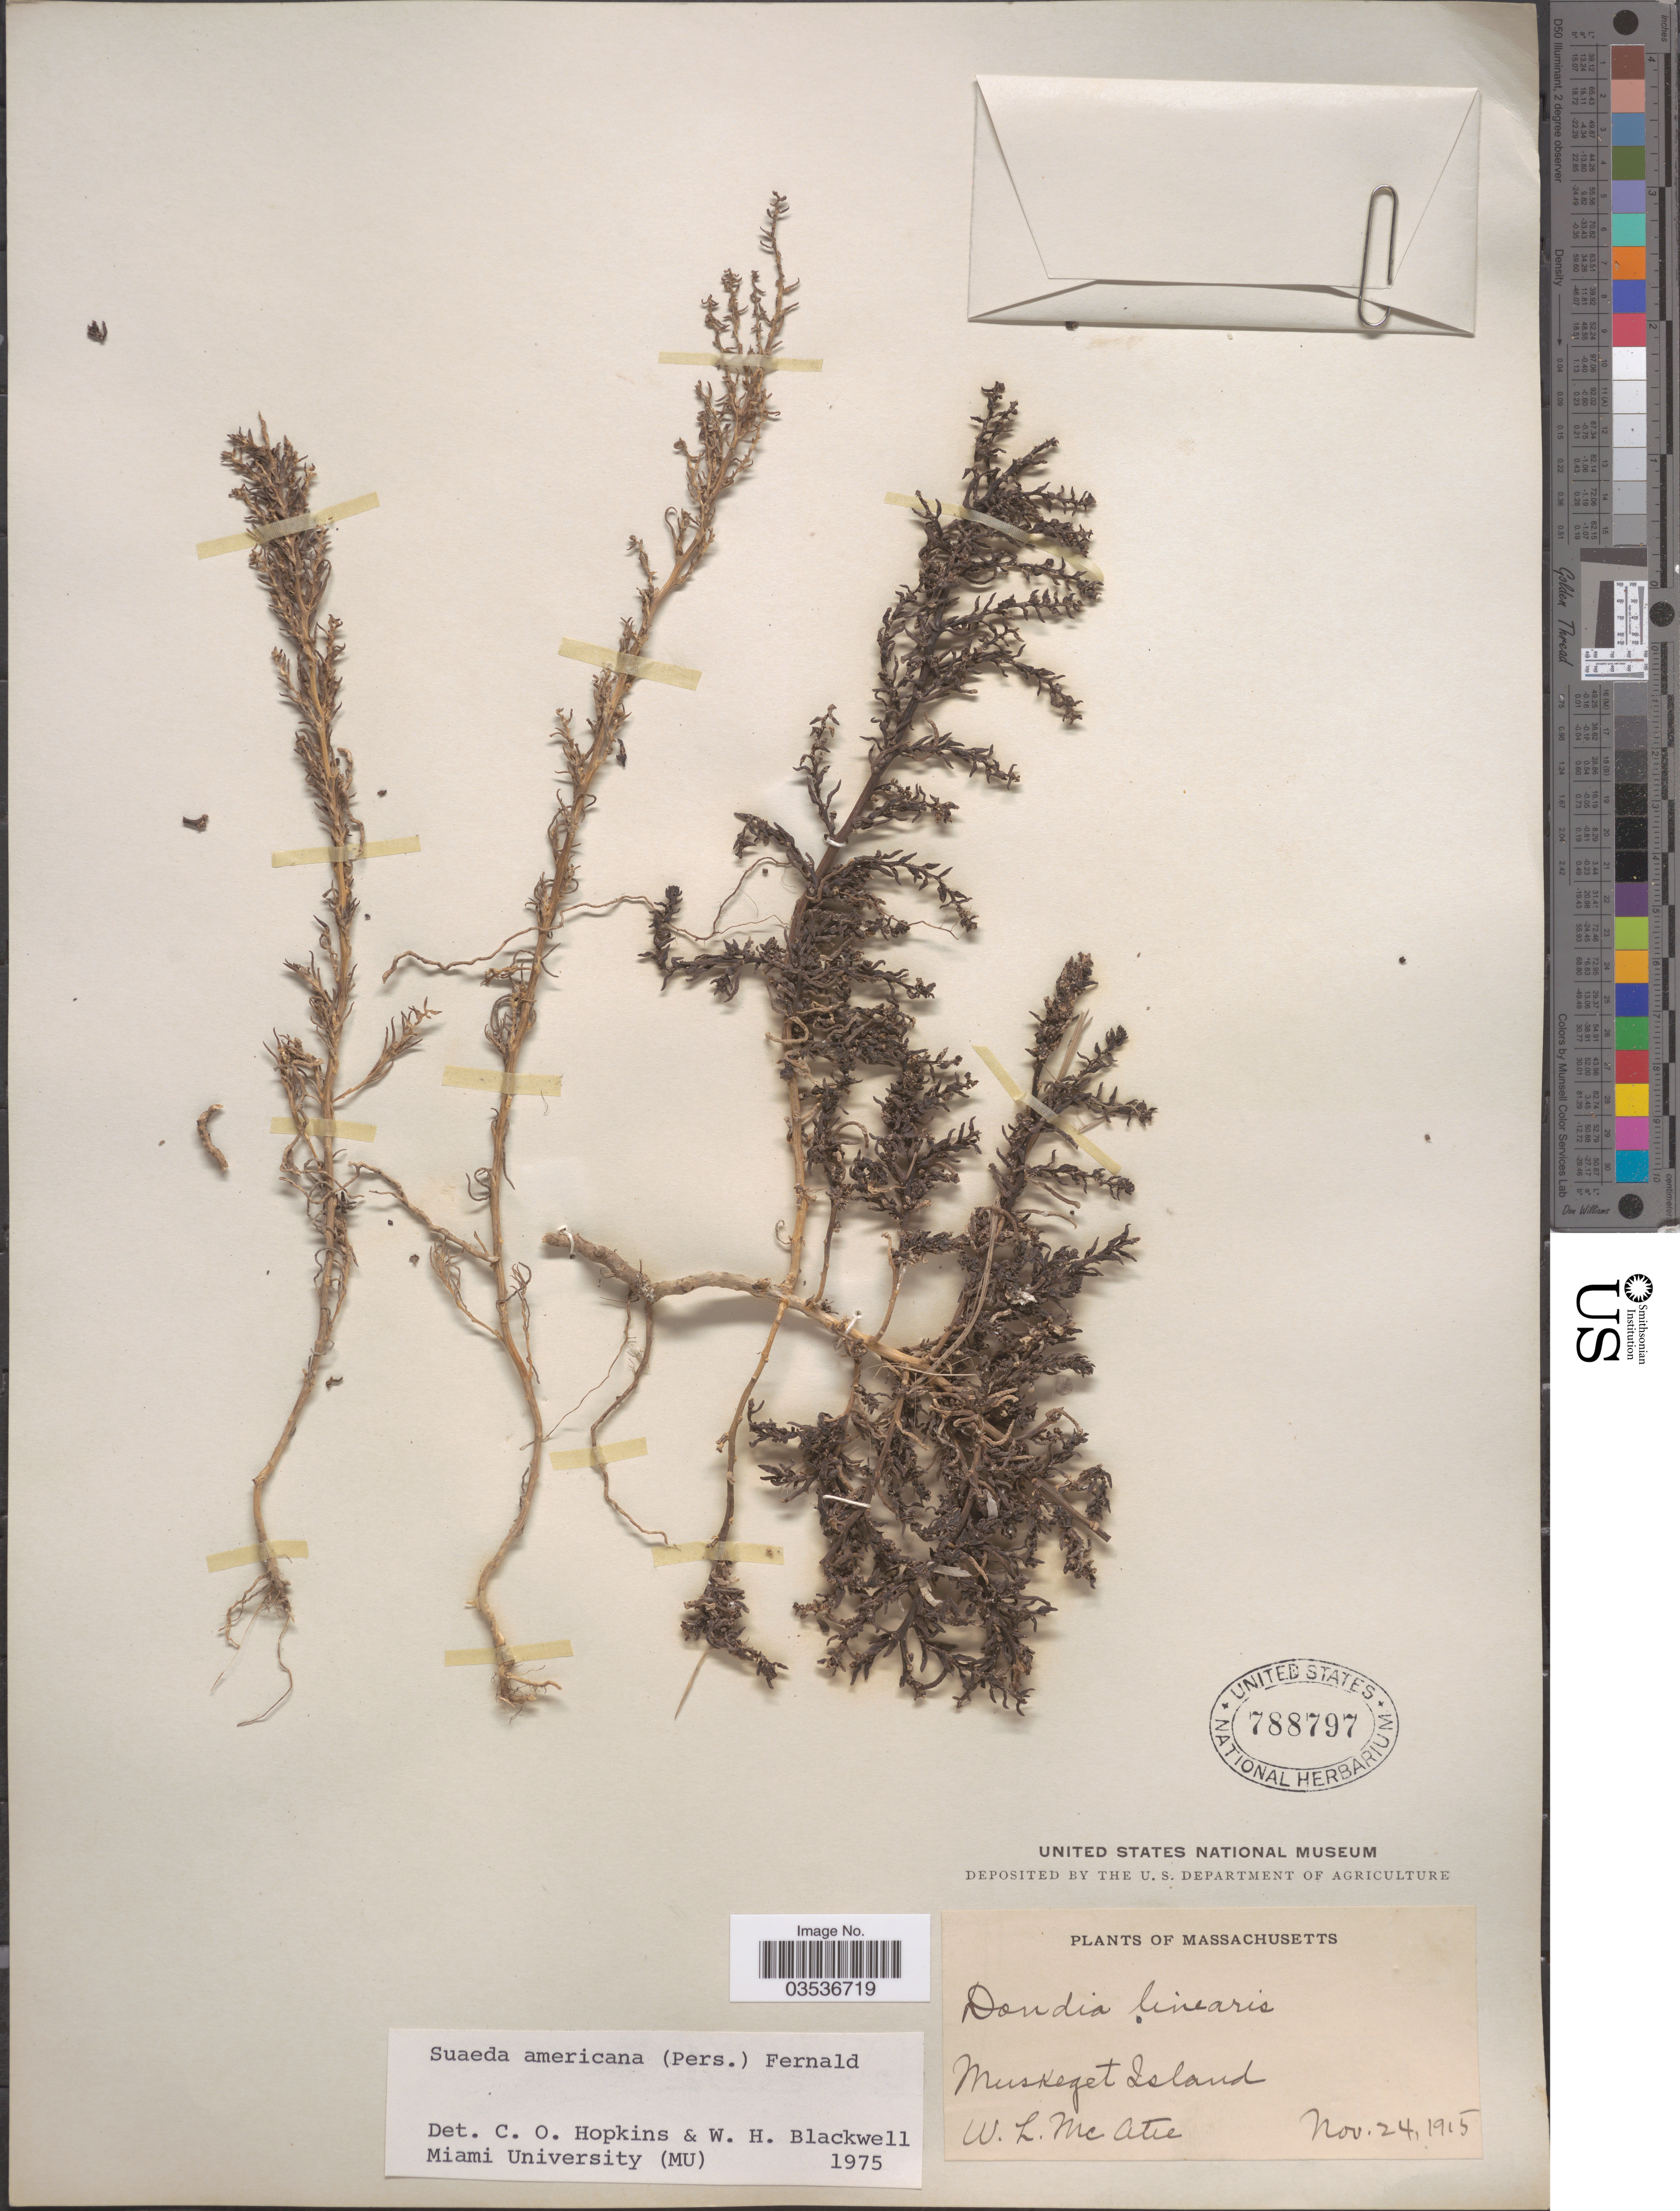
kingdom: Plantae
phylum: Tracheophyta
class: Magnoliopsida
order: Caryophyllales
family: Amaranthaceae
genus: Suaeda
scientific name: Suaeda americana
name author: (Pers.) Fernald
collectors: W. McAtee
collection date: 1915-11-24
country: United States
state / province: Massachusetts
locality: Muskeget Island.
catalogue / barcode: US 788797